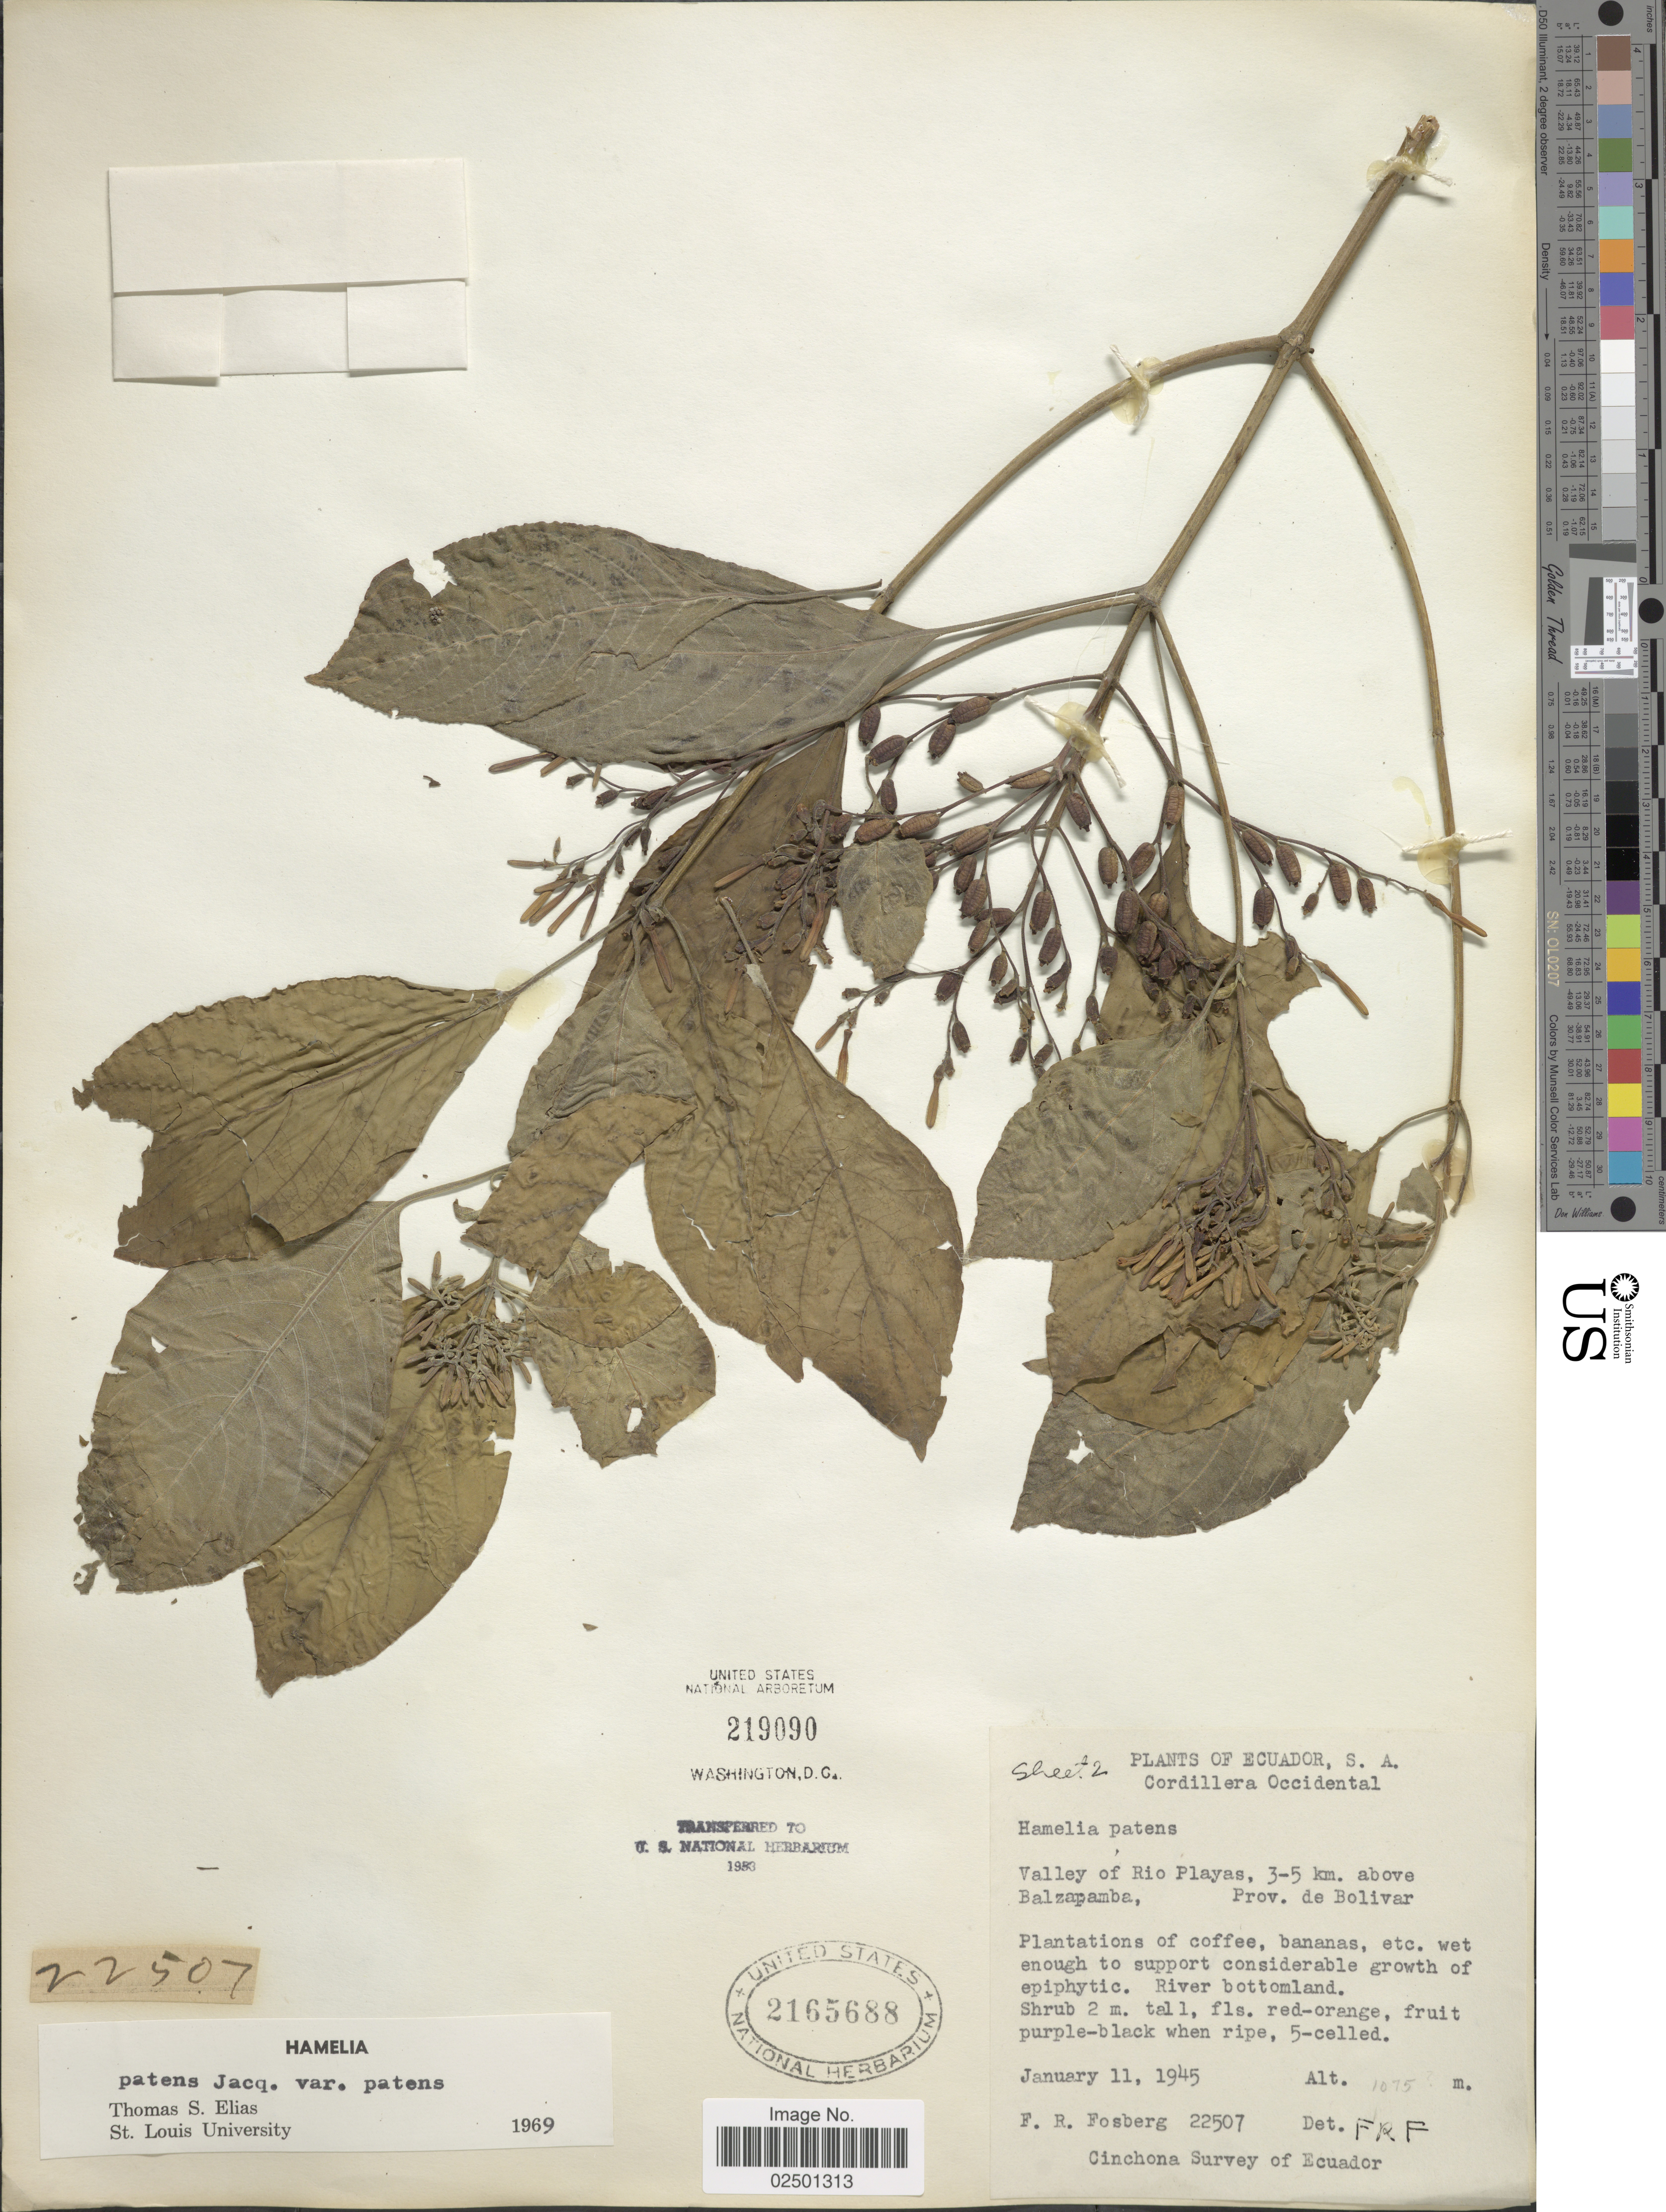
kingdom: Plantae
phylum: Tracheophyta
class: Magnoliopsida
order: Gentianales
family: Rubiaceae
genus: Hamelia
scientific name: Hamelia patens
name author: Jacq.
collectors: F. R. Fosberg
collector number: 22507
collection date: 1945-01-11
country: Ecuador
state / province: Bolívar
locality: Cordillera Occidental. Valley of Rio Playas, 3-5 km. above Balzapamba.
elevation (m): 1075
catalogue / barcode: US 2165688